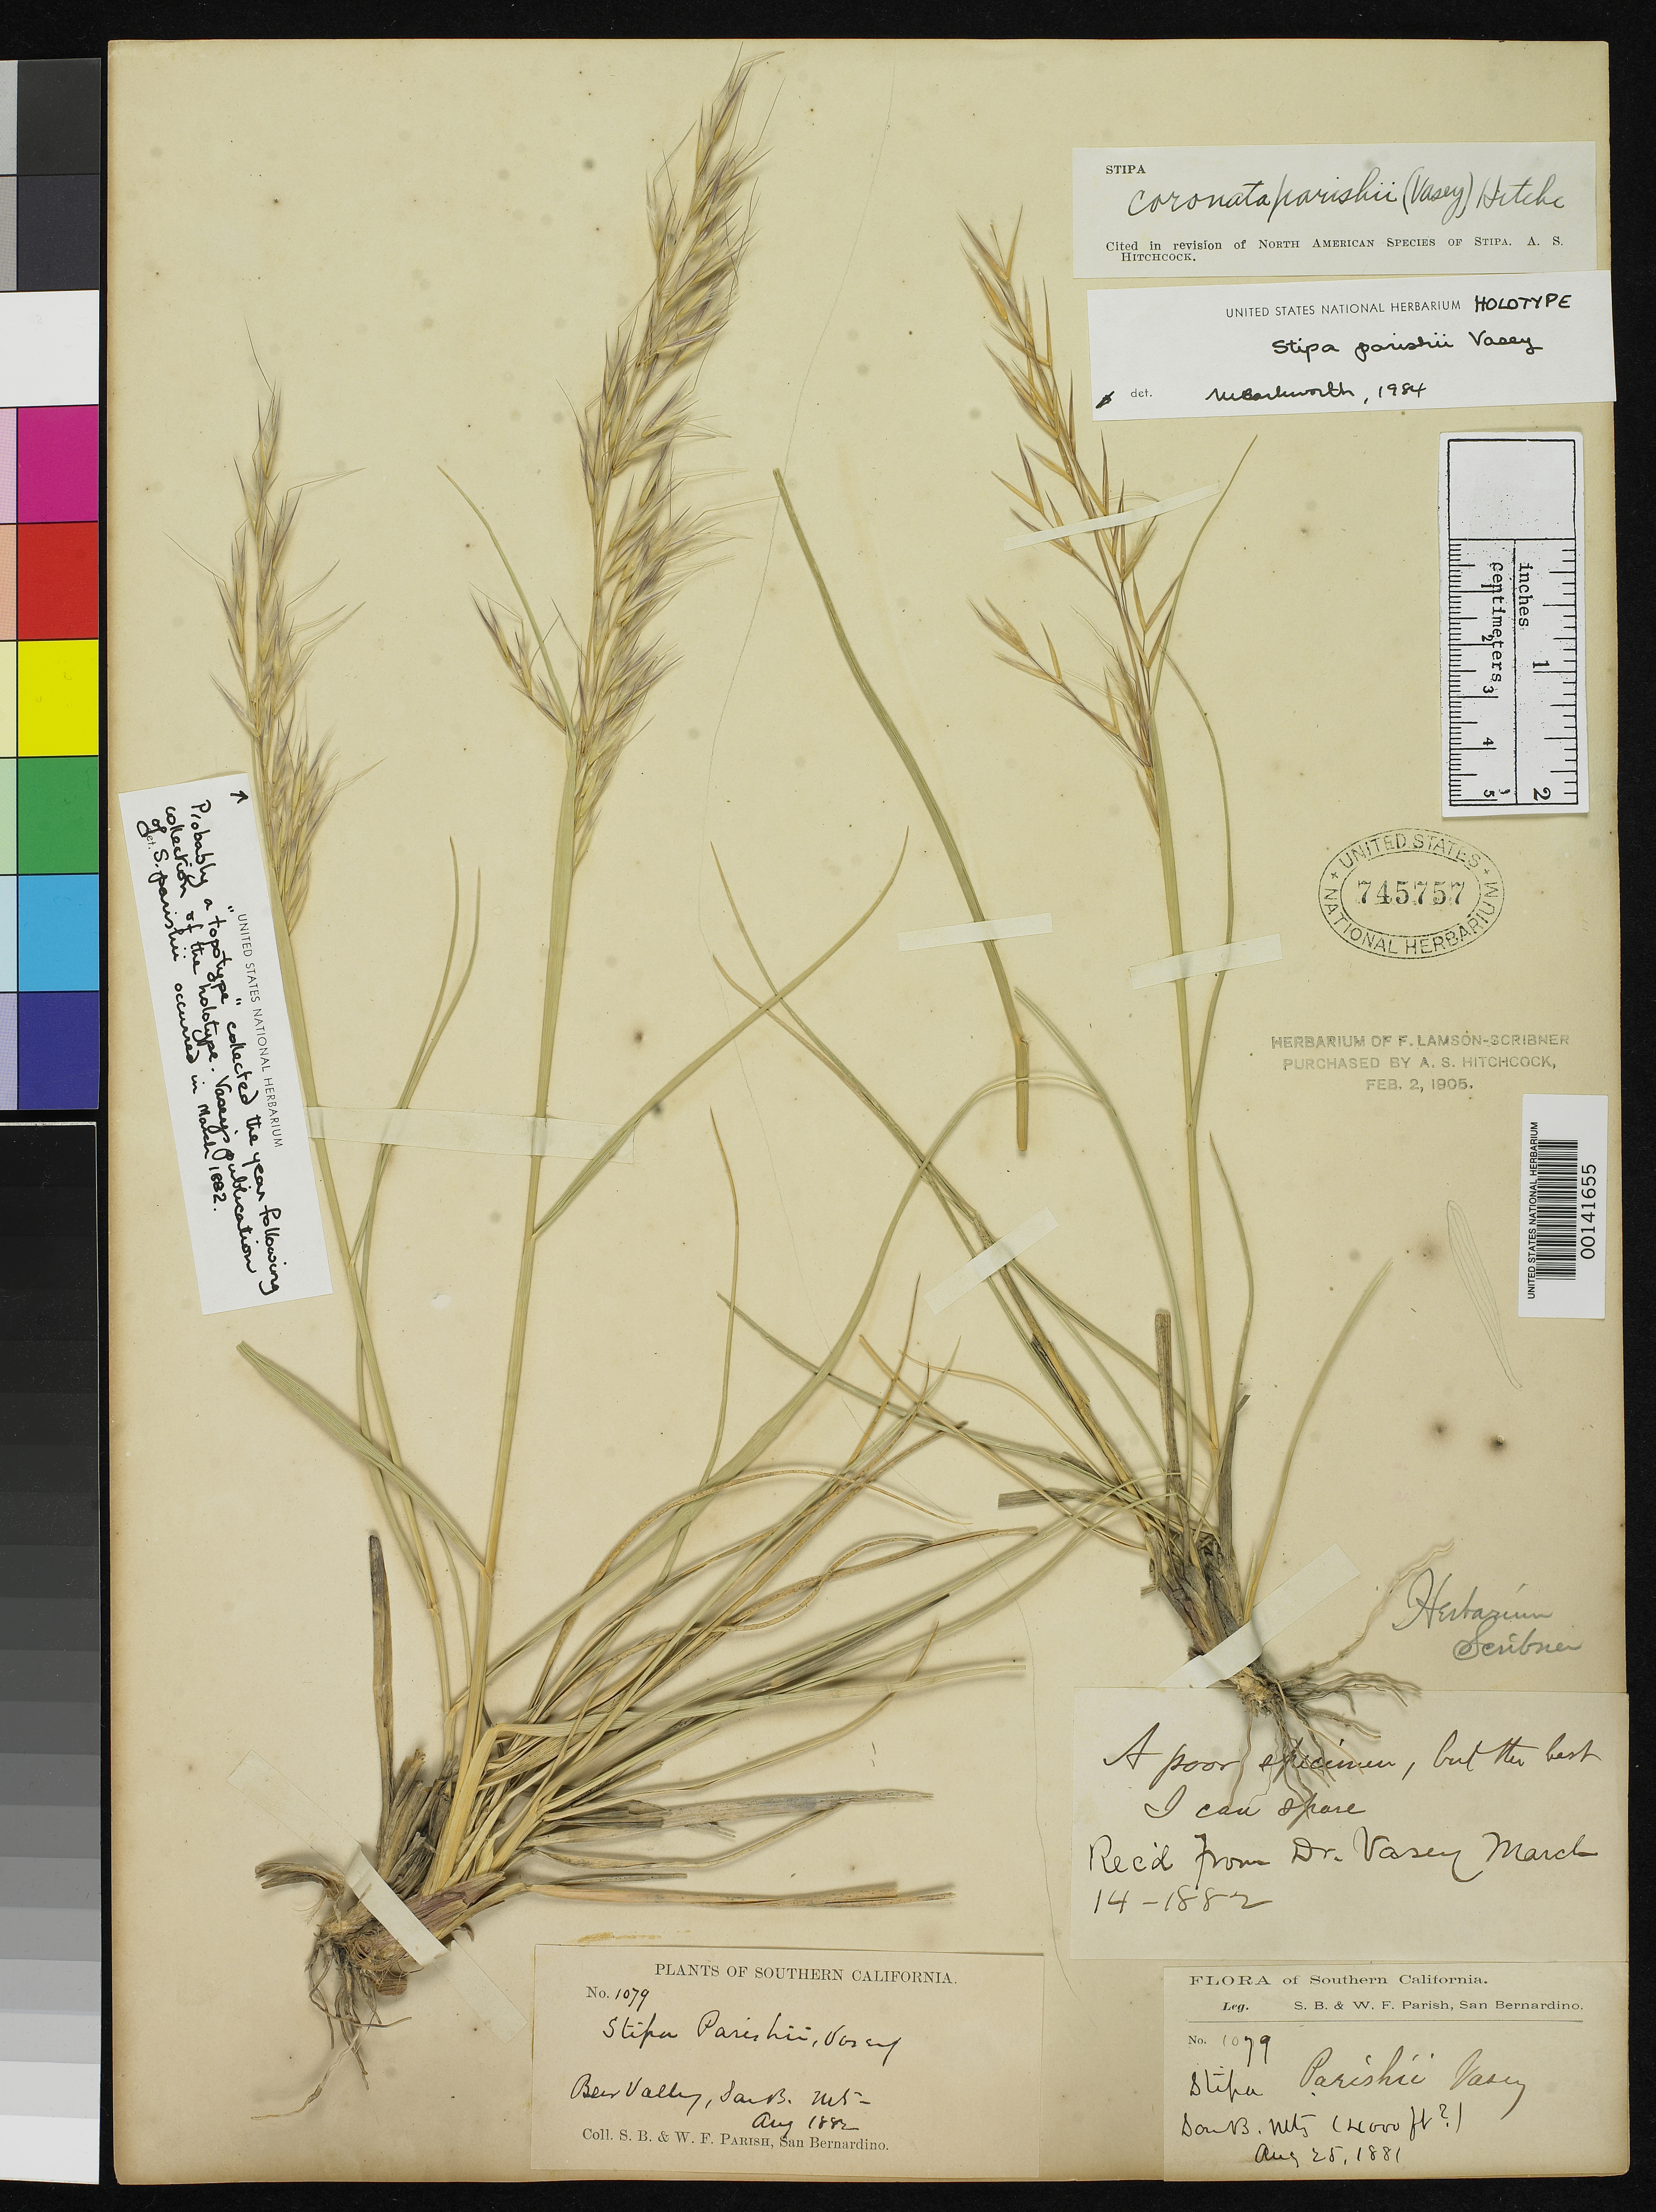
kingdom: Plantae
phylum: Tracheophyta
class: Liliopsida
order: Poales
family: Poaceae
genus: Stipa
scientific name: Stipa parishii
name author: Vasey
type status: Type Collection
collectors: S. B. Parish & W. F. Parish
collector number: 1079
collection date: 1881-08,1882-08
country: United States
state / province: California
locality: San B. [San Bernardino] Mts.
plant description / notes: Sheet mounted with 2 collections with same number but different collection dates; right-hand collection (Aug. 1881) annotated as "holotype" by M. Barkworth (1984). [Another US sheet annotated by her in 1993 as "lectotype".] Protologue does not cite collection number, collection date or precise locality and specimens are probably syntypes.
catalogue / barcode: US 745757